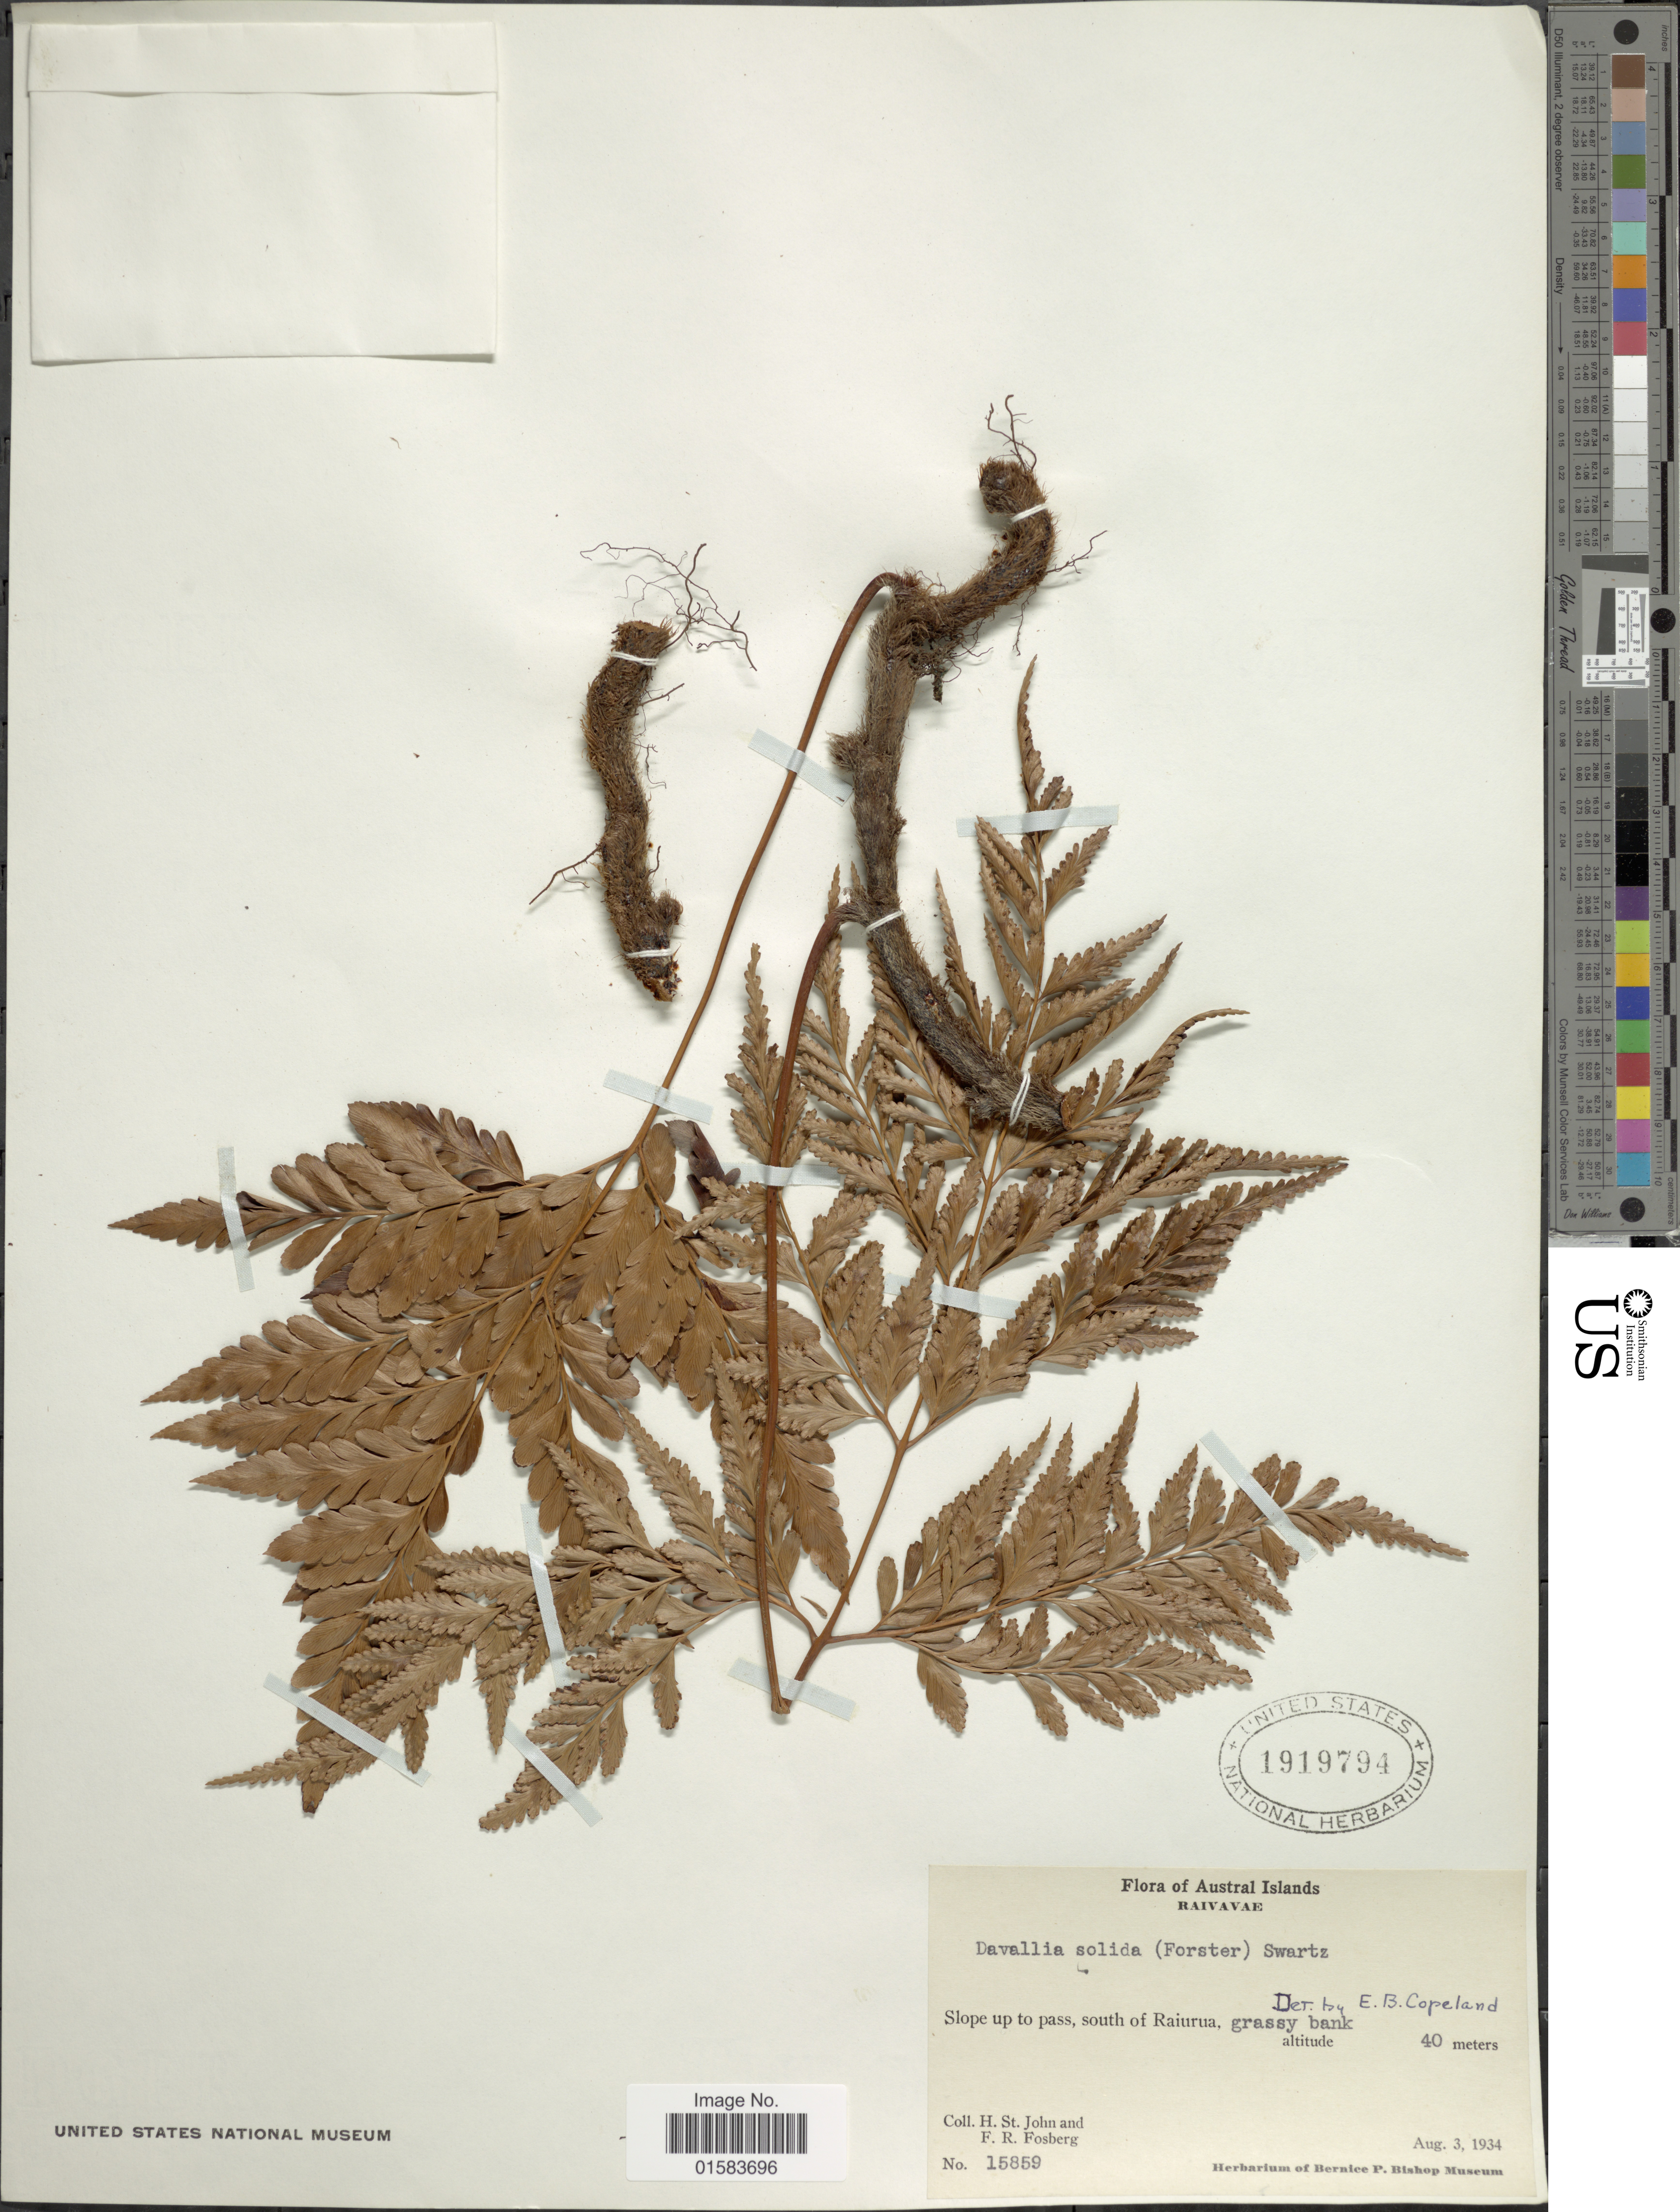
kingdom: Plantae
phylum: Tracheophyta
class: Polypodiopsida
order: Polypodiales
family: Davalliaceae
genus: Davallia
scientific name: Davallia solida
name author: (G. Forst.) Sw.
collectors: H. St. John & F. R. Fosberg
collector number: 15859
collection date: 1934-08-03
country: French Polynesia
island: Raivavae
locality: Austral Islands Raivavae, Slope up to pass, south of Raiurua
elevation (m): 40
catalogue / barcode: US 1919784